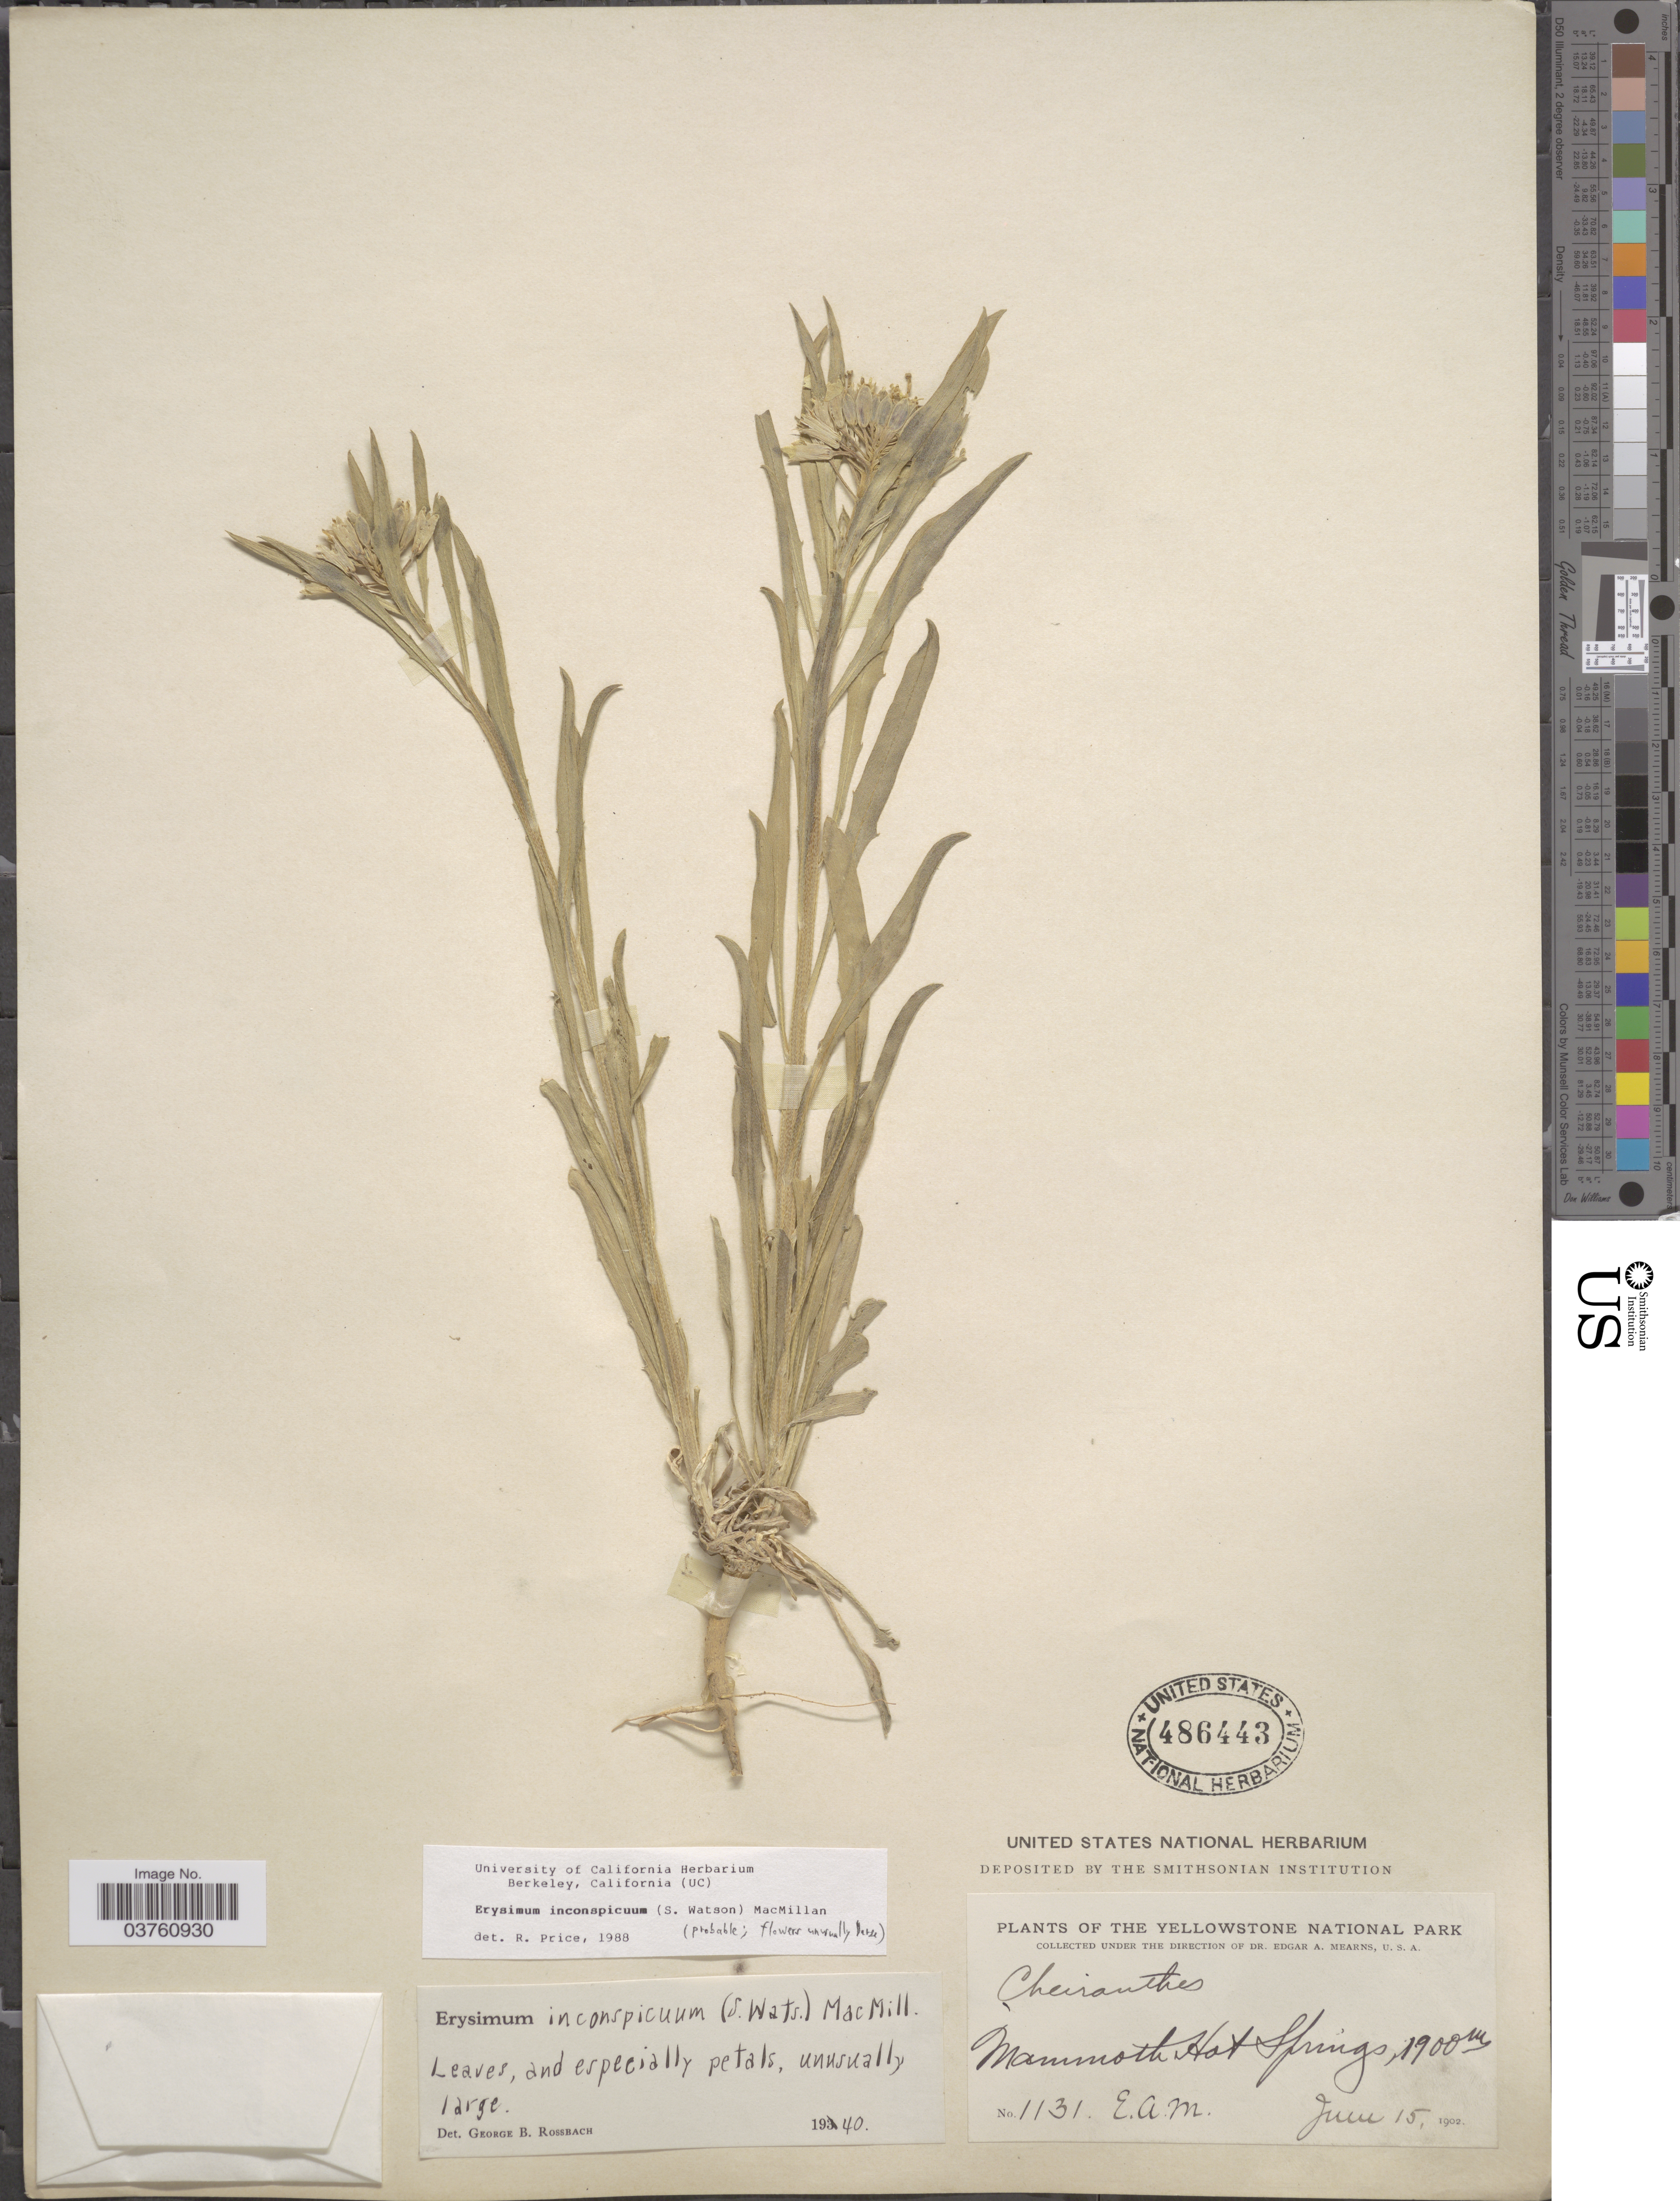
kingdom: Plantae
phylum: Tracheophyta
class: Magnoliopsida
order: Brassicales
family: Brassicaceae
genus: Erysimum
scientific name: Erysimum inconspicuum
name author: (S. Watson) MacMill.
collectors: E. A. Mearns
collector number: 1131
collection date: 1902-06-15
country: United States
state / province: Wyoming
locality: The Yellowstone National Park. Mammoth Hot Springs.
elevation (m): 1900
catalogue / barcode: US 486443